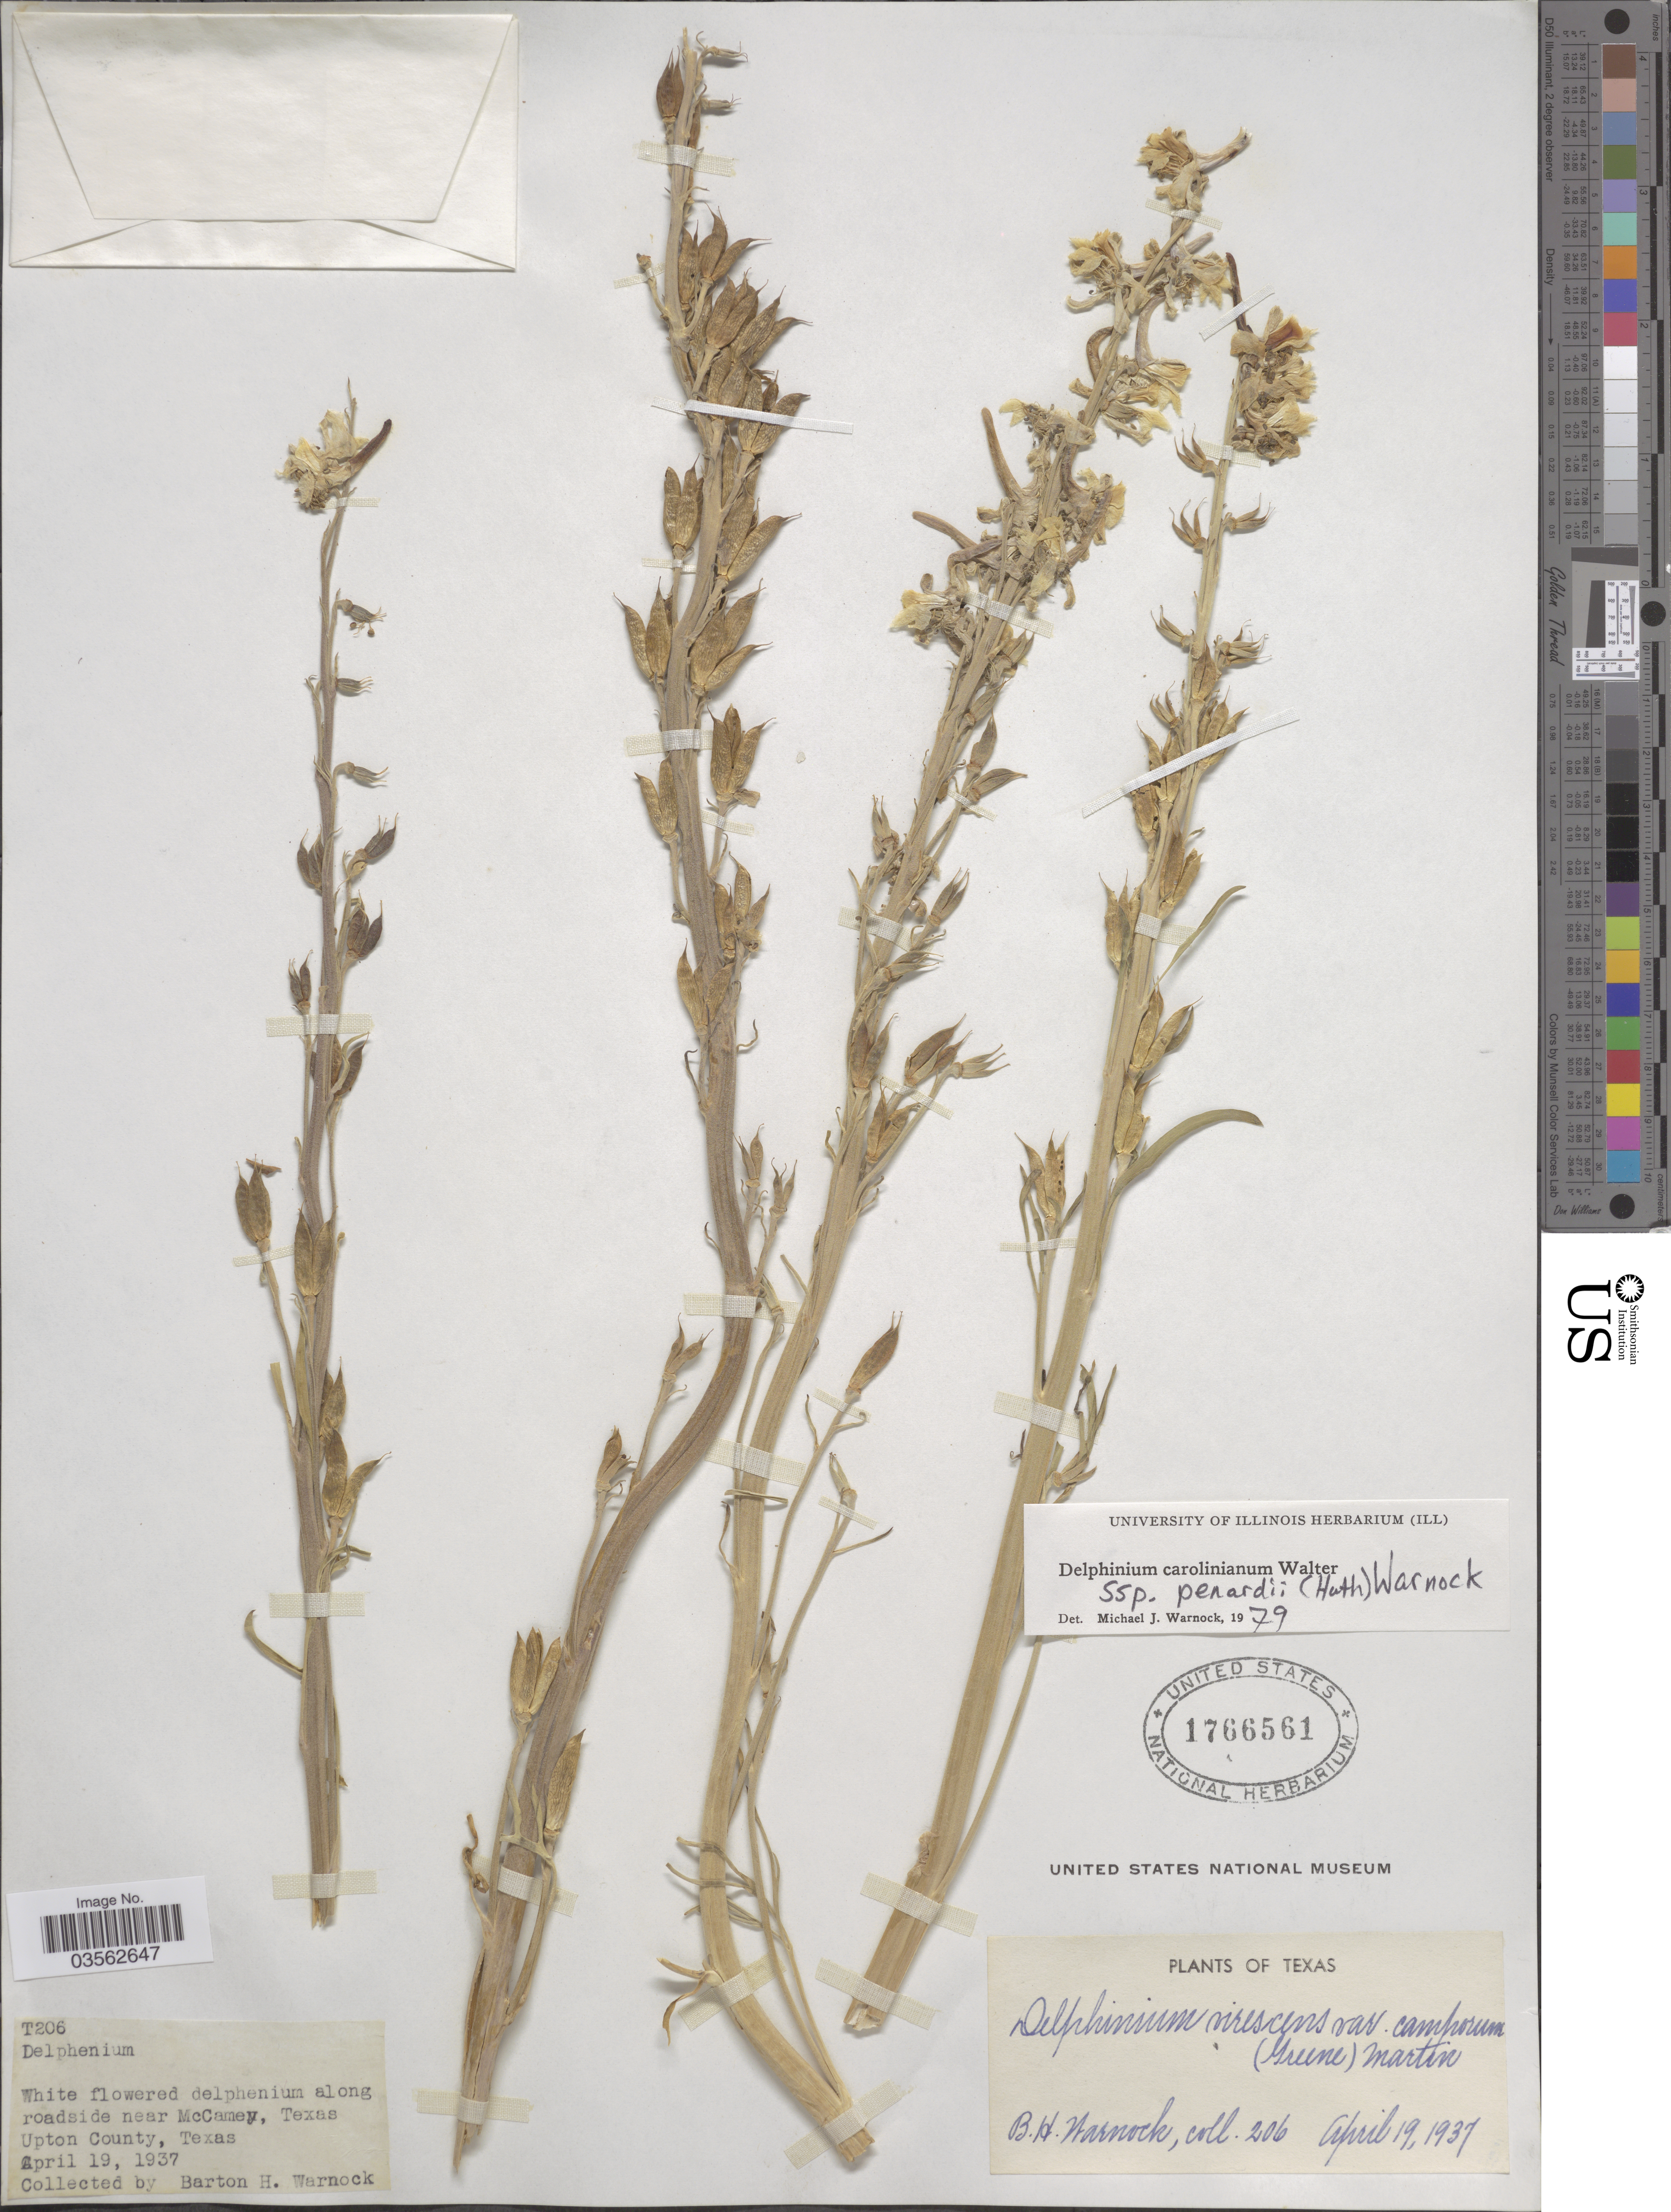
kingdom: Plantae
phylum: Tracheophyta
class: Magnoliopsida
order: Ranunculales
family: Ranunculaceae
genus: Delphinium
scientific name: Delphinium carolinianum subsp. penardii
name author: (Huth) M.J. Warnock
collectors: B. H. Warnock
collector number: T206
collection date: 1937-04-19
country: United States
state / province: Texas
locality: Along roadside near McCamey, Upton County.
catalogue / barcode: US 1766561